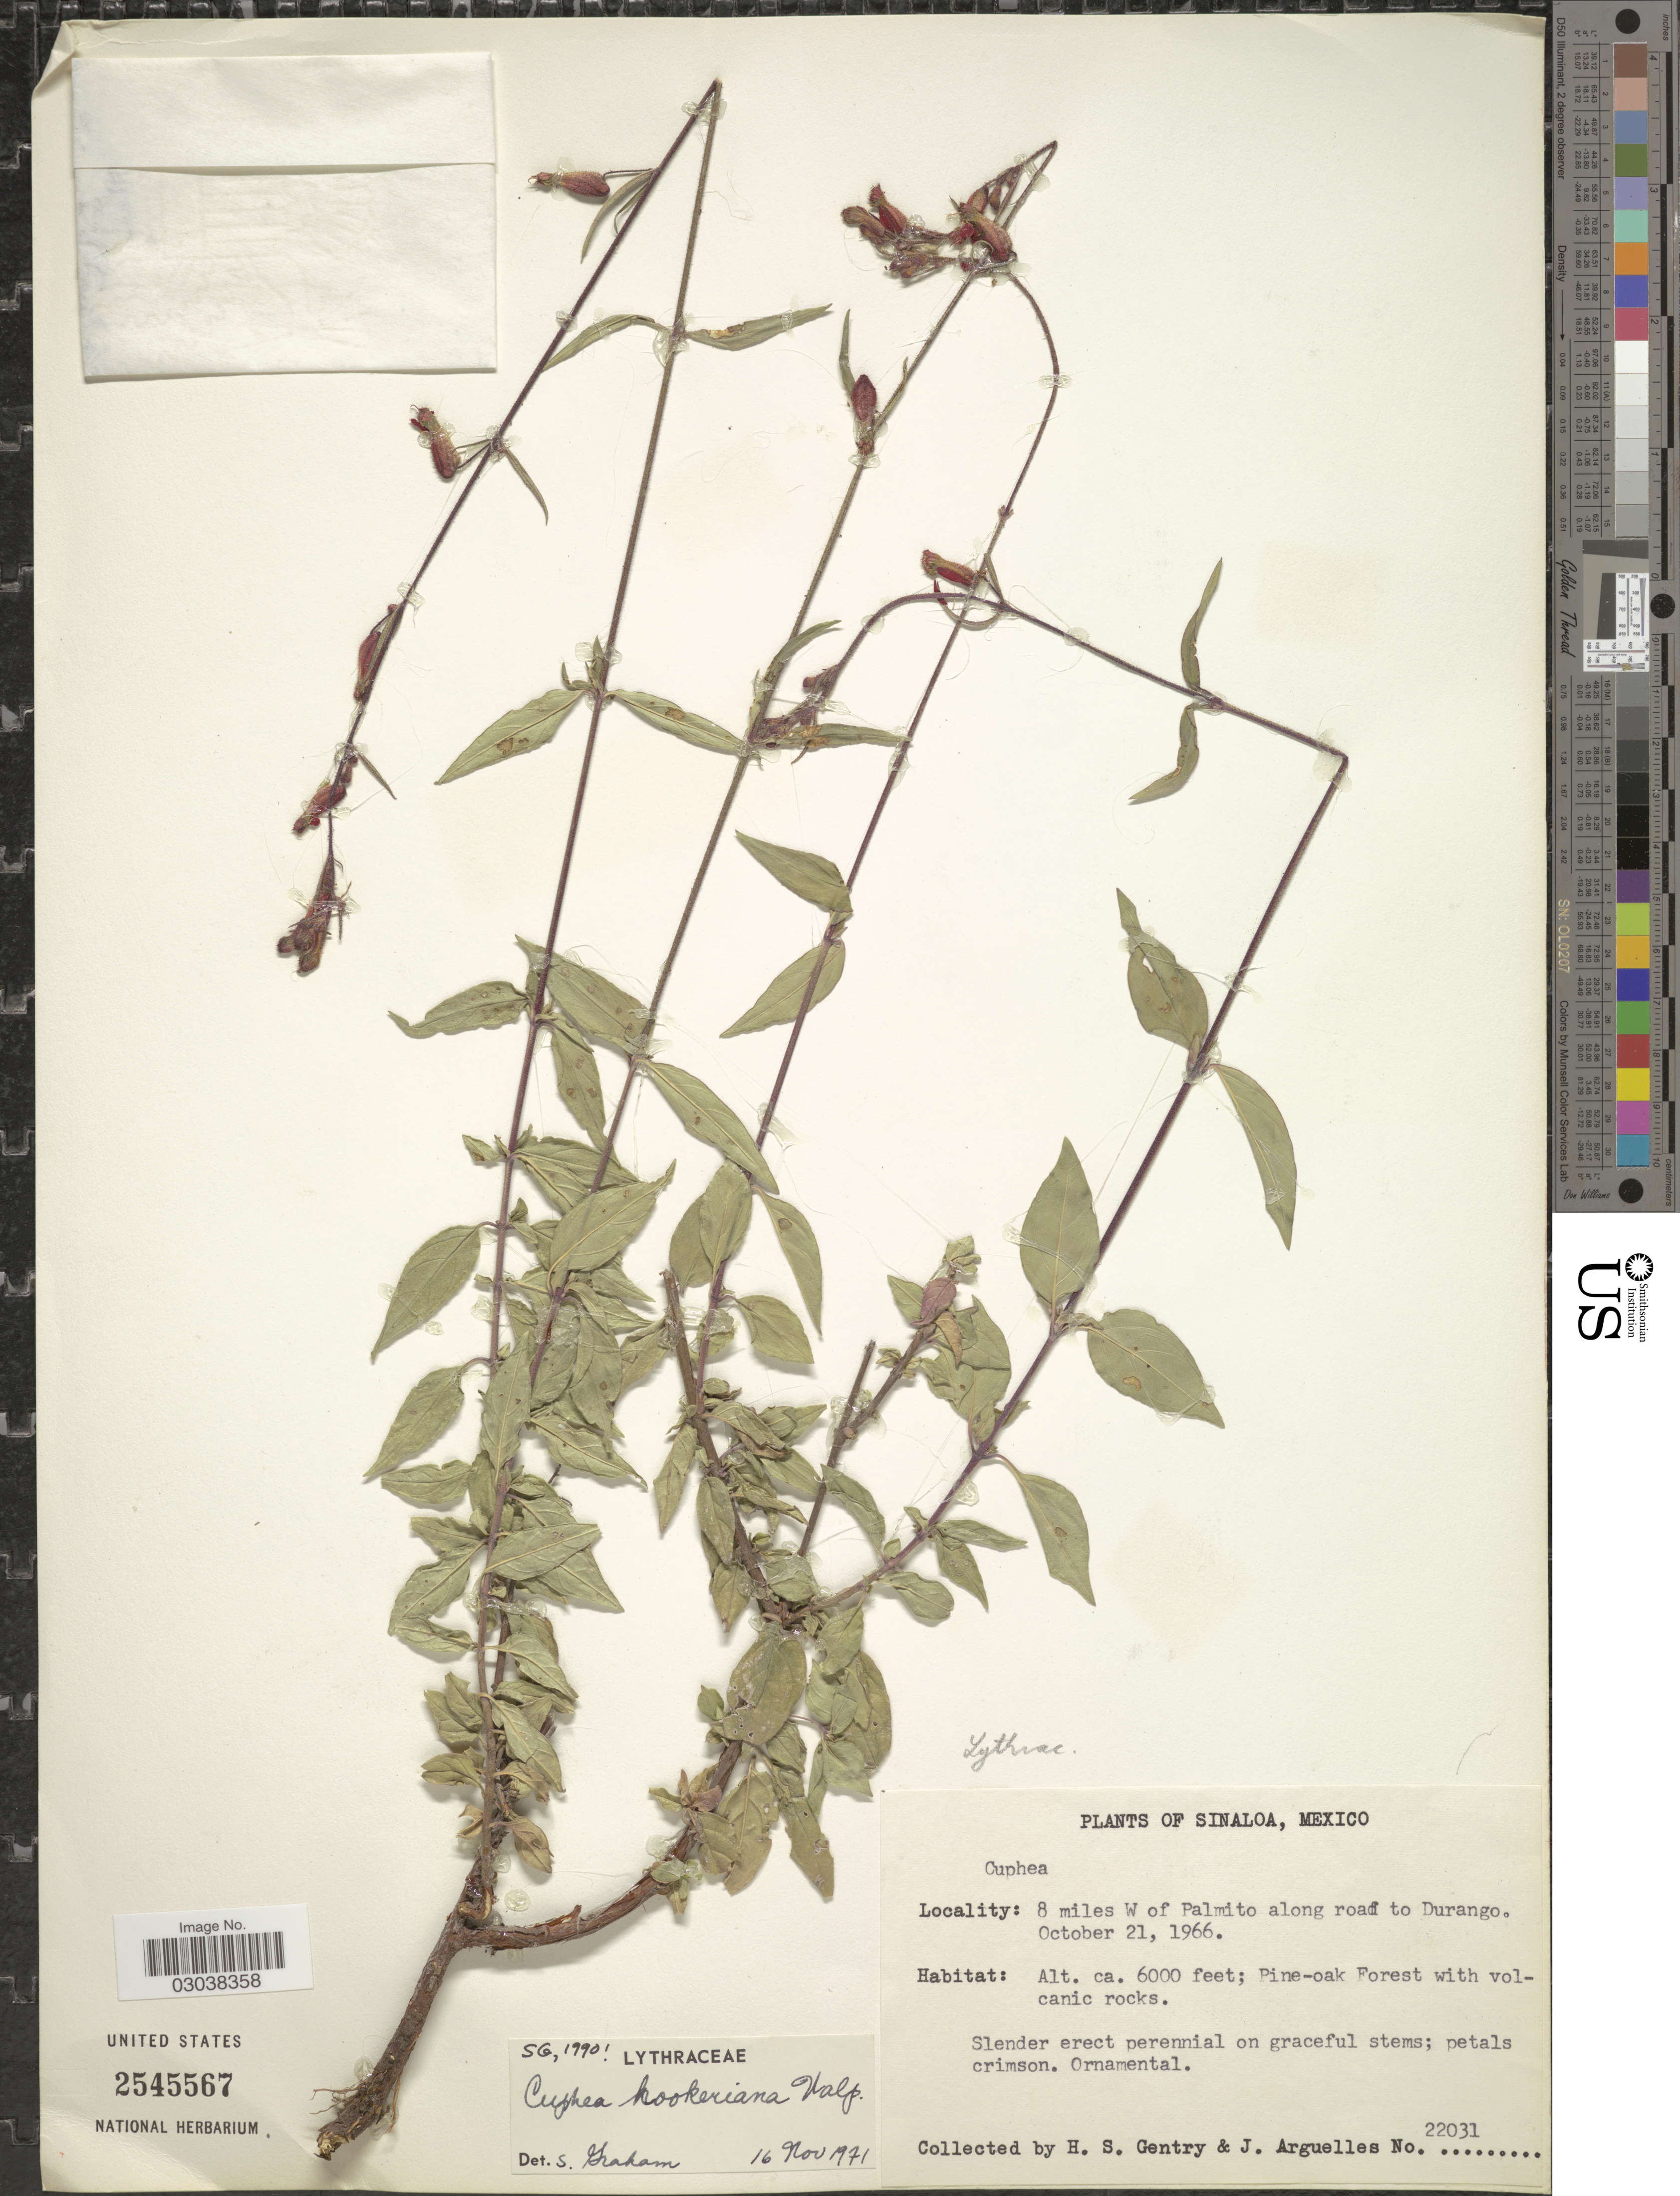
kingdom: Plantae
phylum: Tracheophyta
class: Magnoliopsida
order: Myrtales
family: Lythraceae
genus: Cuphea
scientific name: Cuphea hookeriana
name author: Walp.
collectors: H. S. Gentry & J. Arguelles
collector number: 22031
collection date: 1966-10-21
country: Mexico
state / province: Sinaloa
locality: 8 miles W of Palmito along road to Durango.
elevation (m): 1829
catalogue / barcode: US 2545567